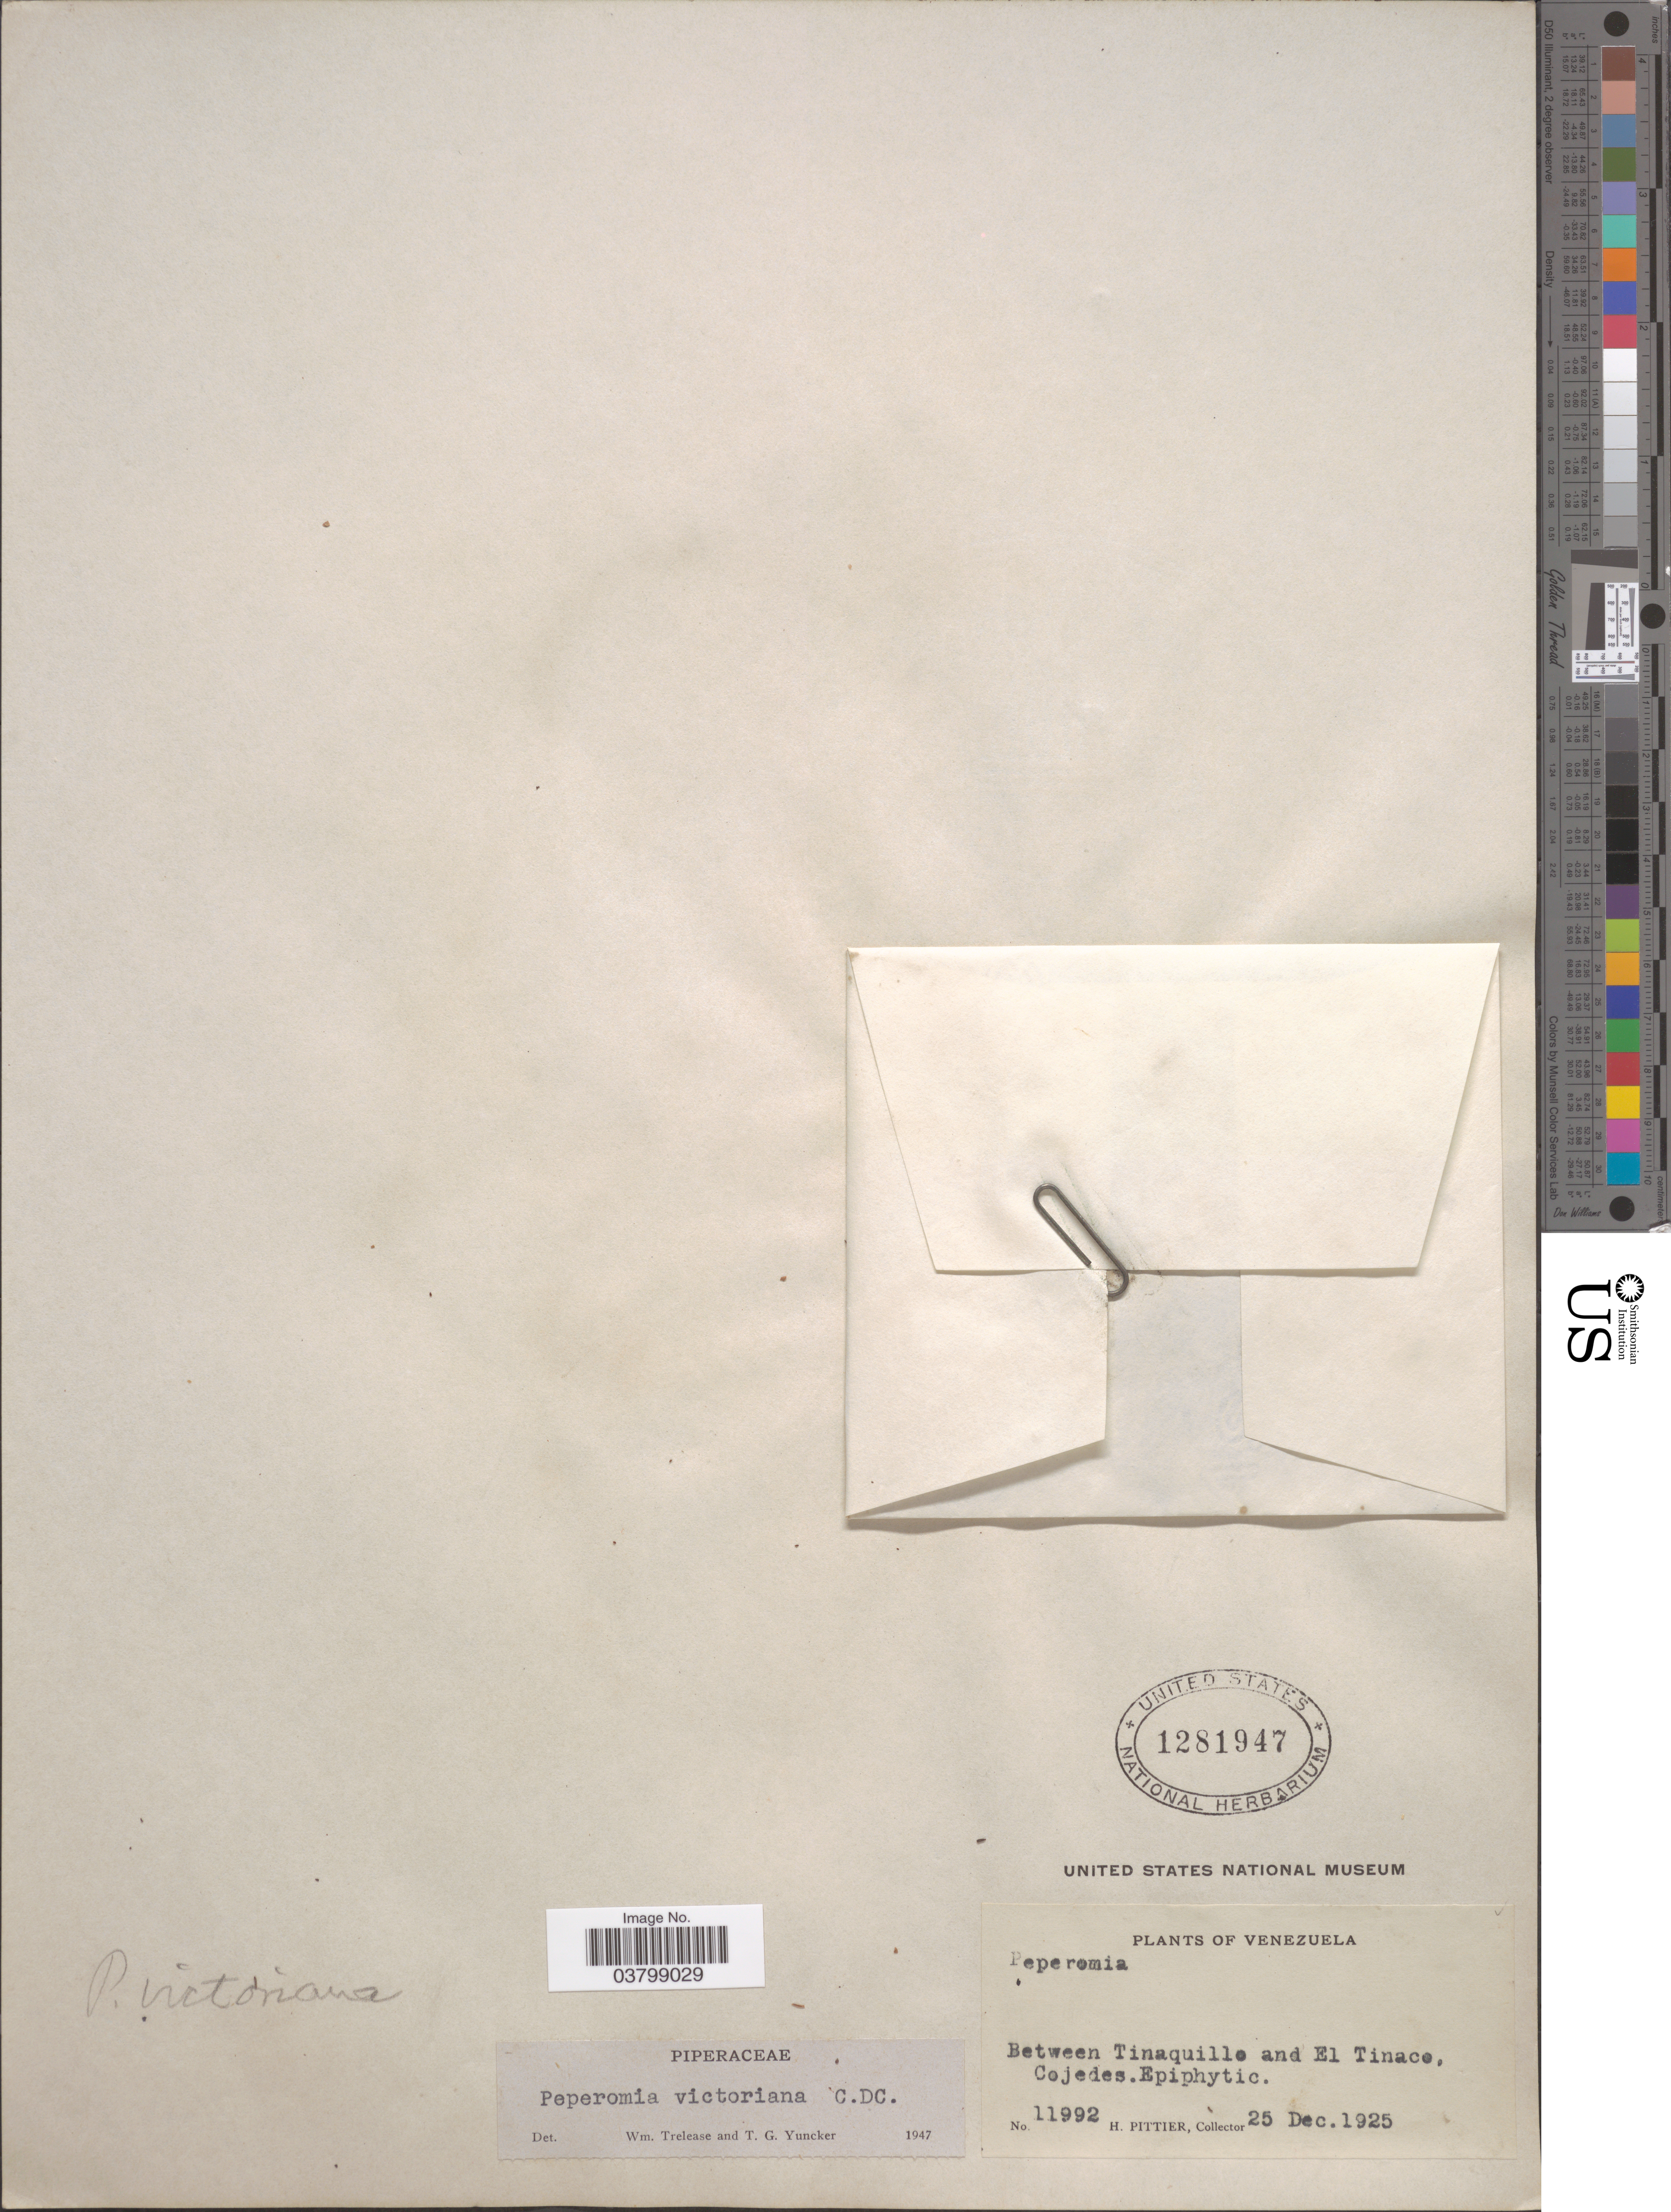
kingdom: Plantae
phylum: Tracheophyta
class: Magnoliopsida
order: Piperales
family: Piperaceae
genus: Peperomia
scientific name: Peperomia victoriana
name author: C. DC.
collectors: H. F. Pittier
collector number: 11992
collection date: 1925-12-25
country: Venezuela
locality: Between Tinaquillo and El Tinaco, Cojedes.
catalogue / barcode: US 1281947